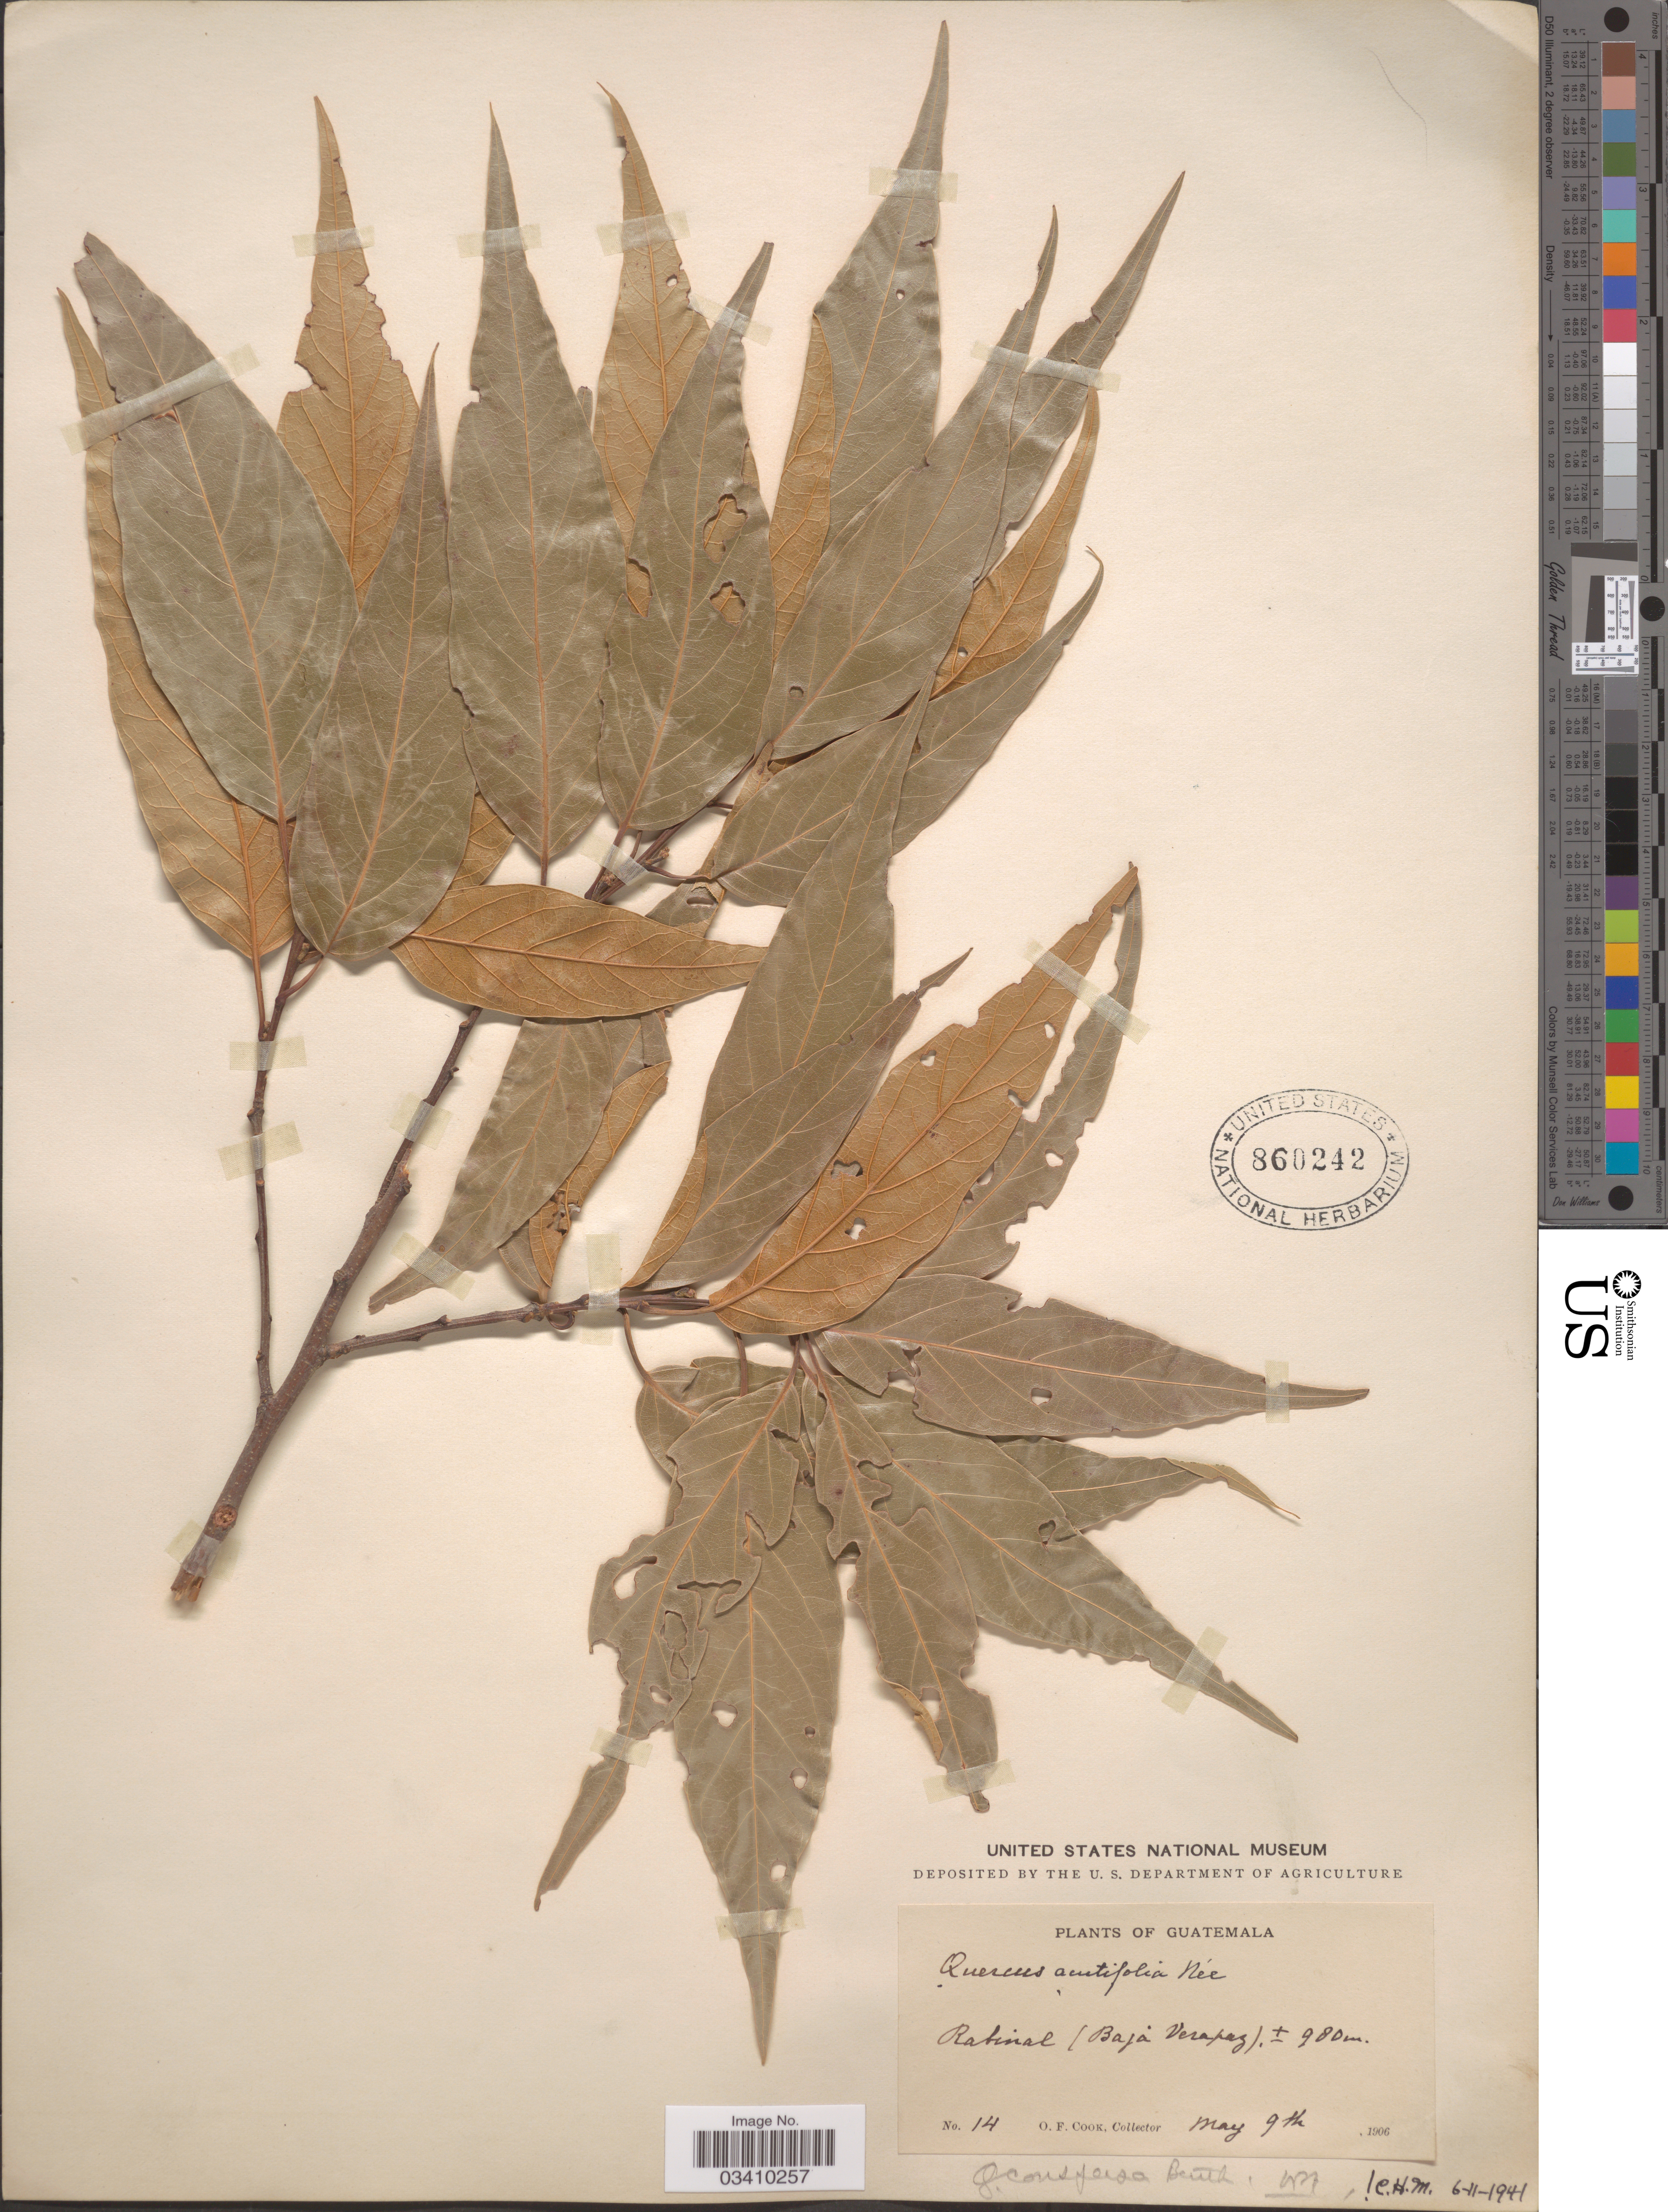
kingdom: Plantae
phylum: Tracheophyta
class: Magnoliopsida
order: Fagales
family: Fagaceae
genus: Quercus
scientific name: Quercus conspersa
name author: Benth.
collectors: O. F. Cook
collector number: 14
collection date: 1906-05-09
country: Guatemala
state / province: Baja Verapaz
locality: Rabinal.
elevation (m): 980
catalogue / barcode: US 860242